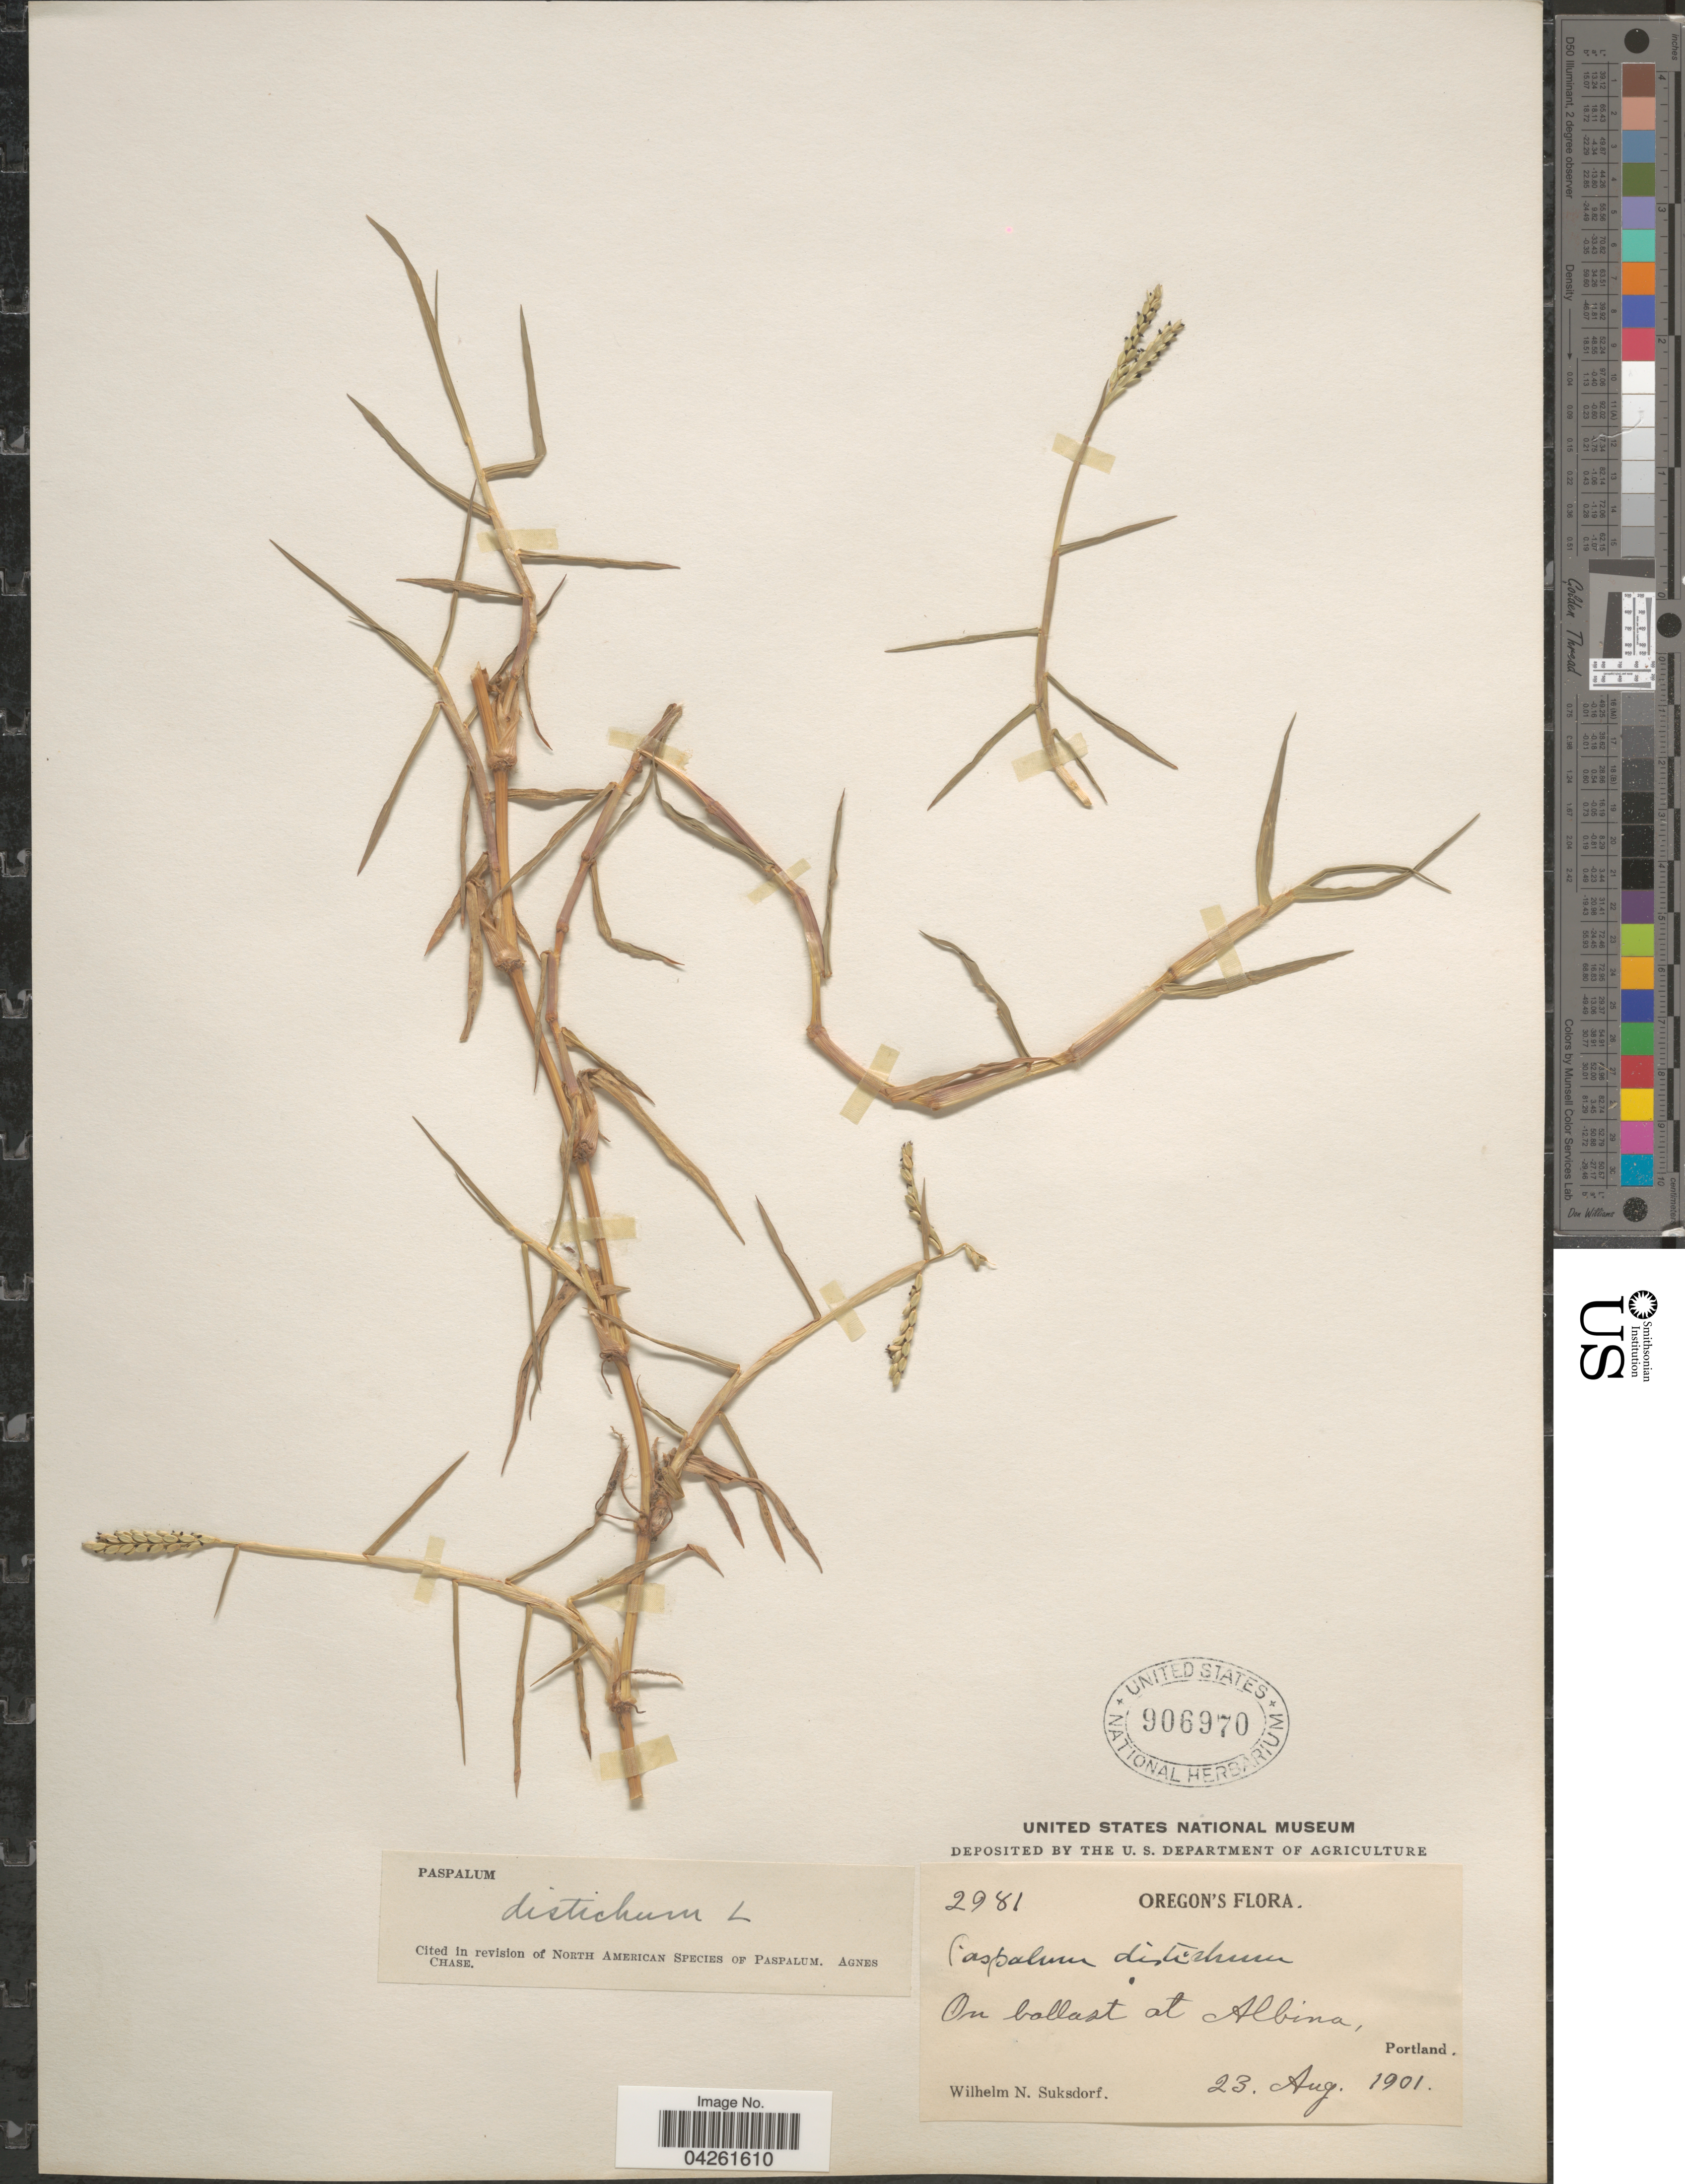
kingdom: Plantae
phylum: Tracheophyta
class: Liliopsida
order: Poales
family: Poaceae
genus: Paspalum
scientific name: Paspalum distichum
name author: L.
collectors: W. N. Suksdorf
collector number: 2981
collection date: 1901-08-23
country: United States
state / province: Oregon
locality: On ballast at Albina, Portland.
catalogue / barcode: US 906970